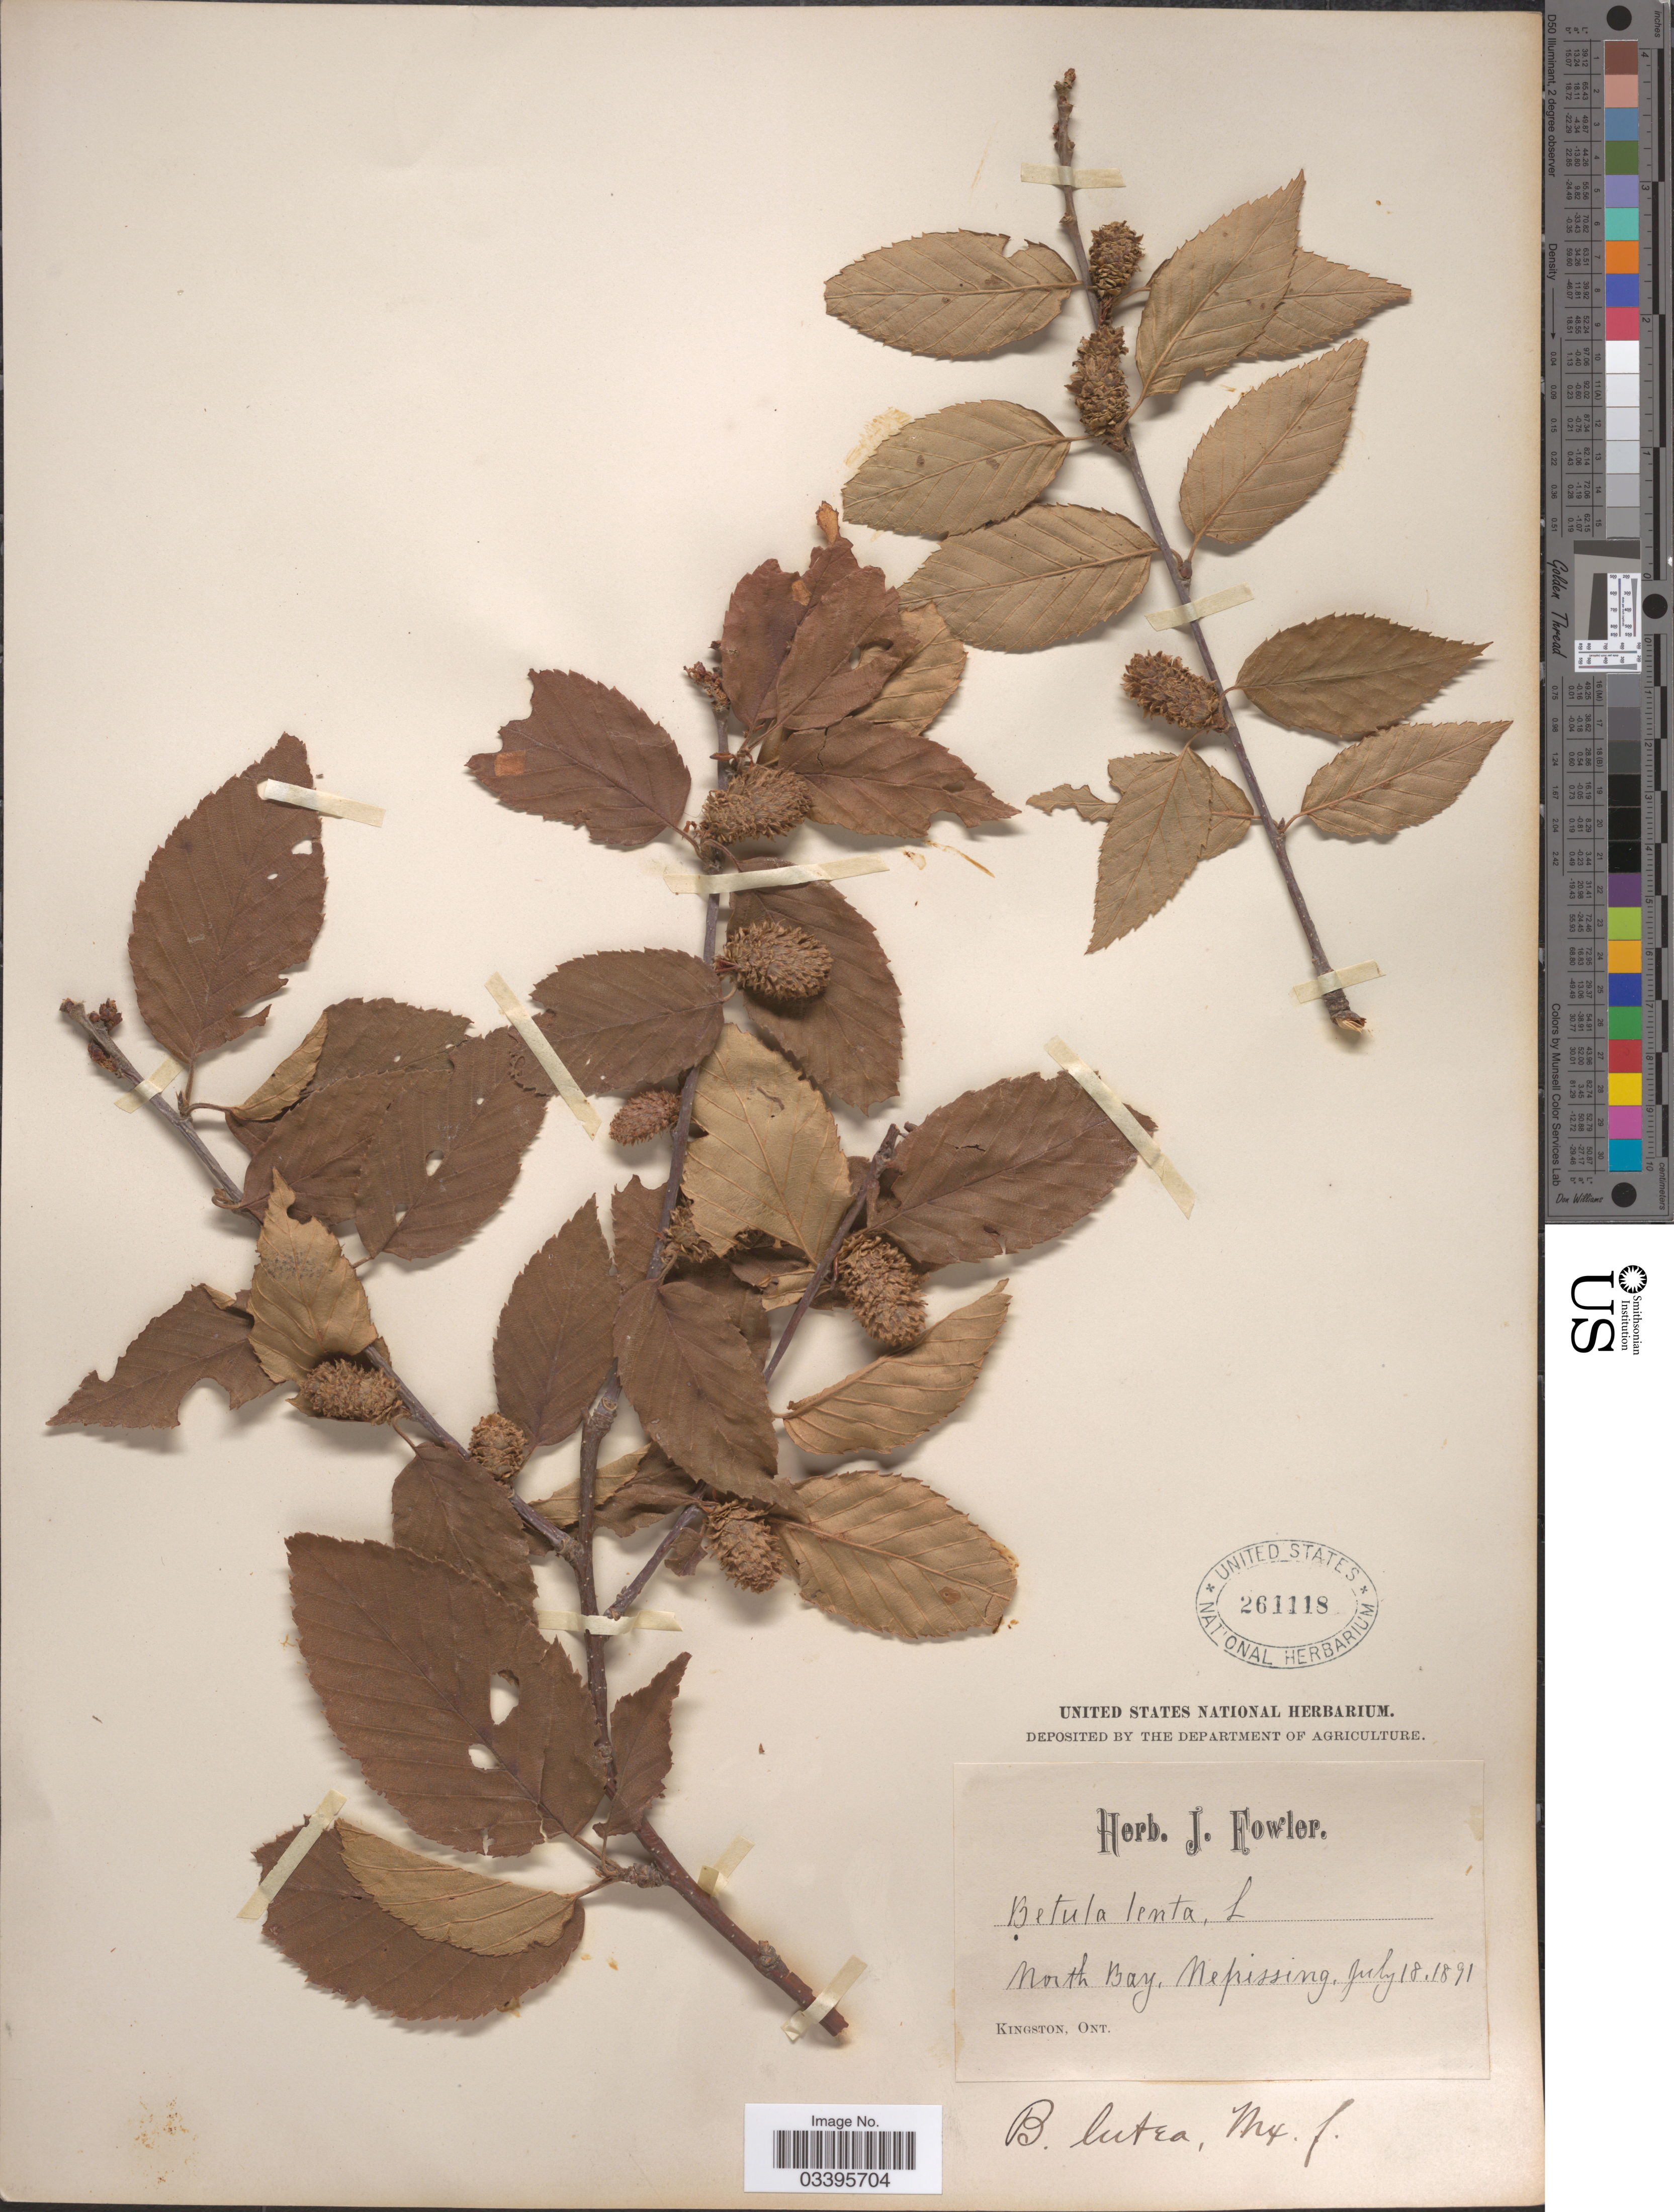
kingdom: Plantae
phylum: Tracheophyta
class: Magnoliopsida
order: Fagales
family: Betulaceae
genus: Betula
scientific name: Betula lutea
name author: F. Michx.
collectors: ex herb. J. Fowler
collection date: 1891-07-18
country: Canada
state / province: Ontario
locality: North Bay, Nefrissing.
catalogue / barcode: US 261118